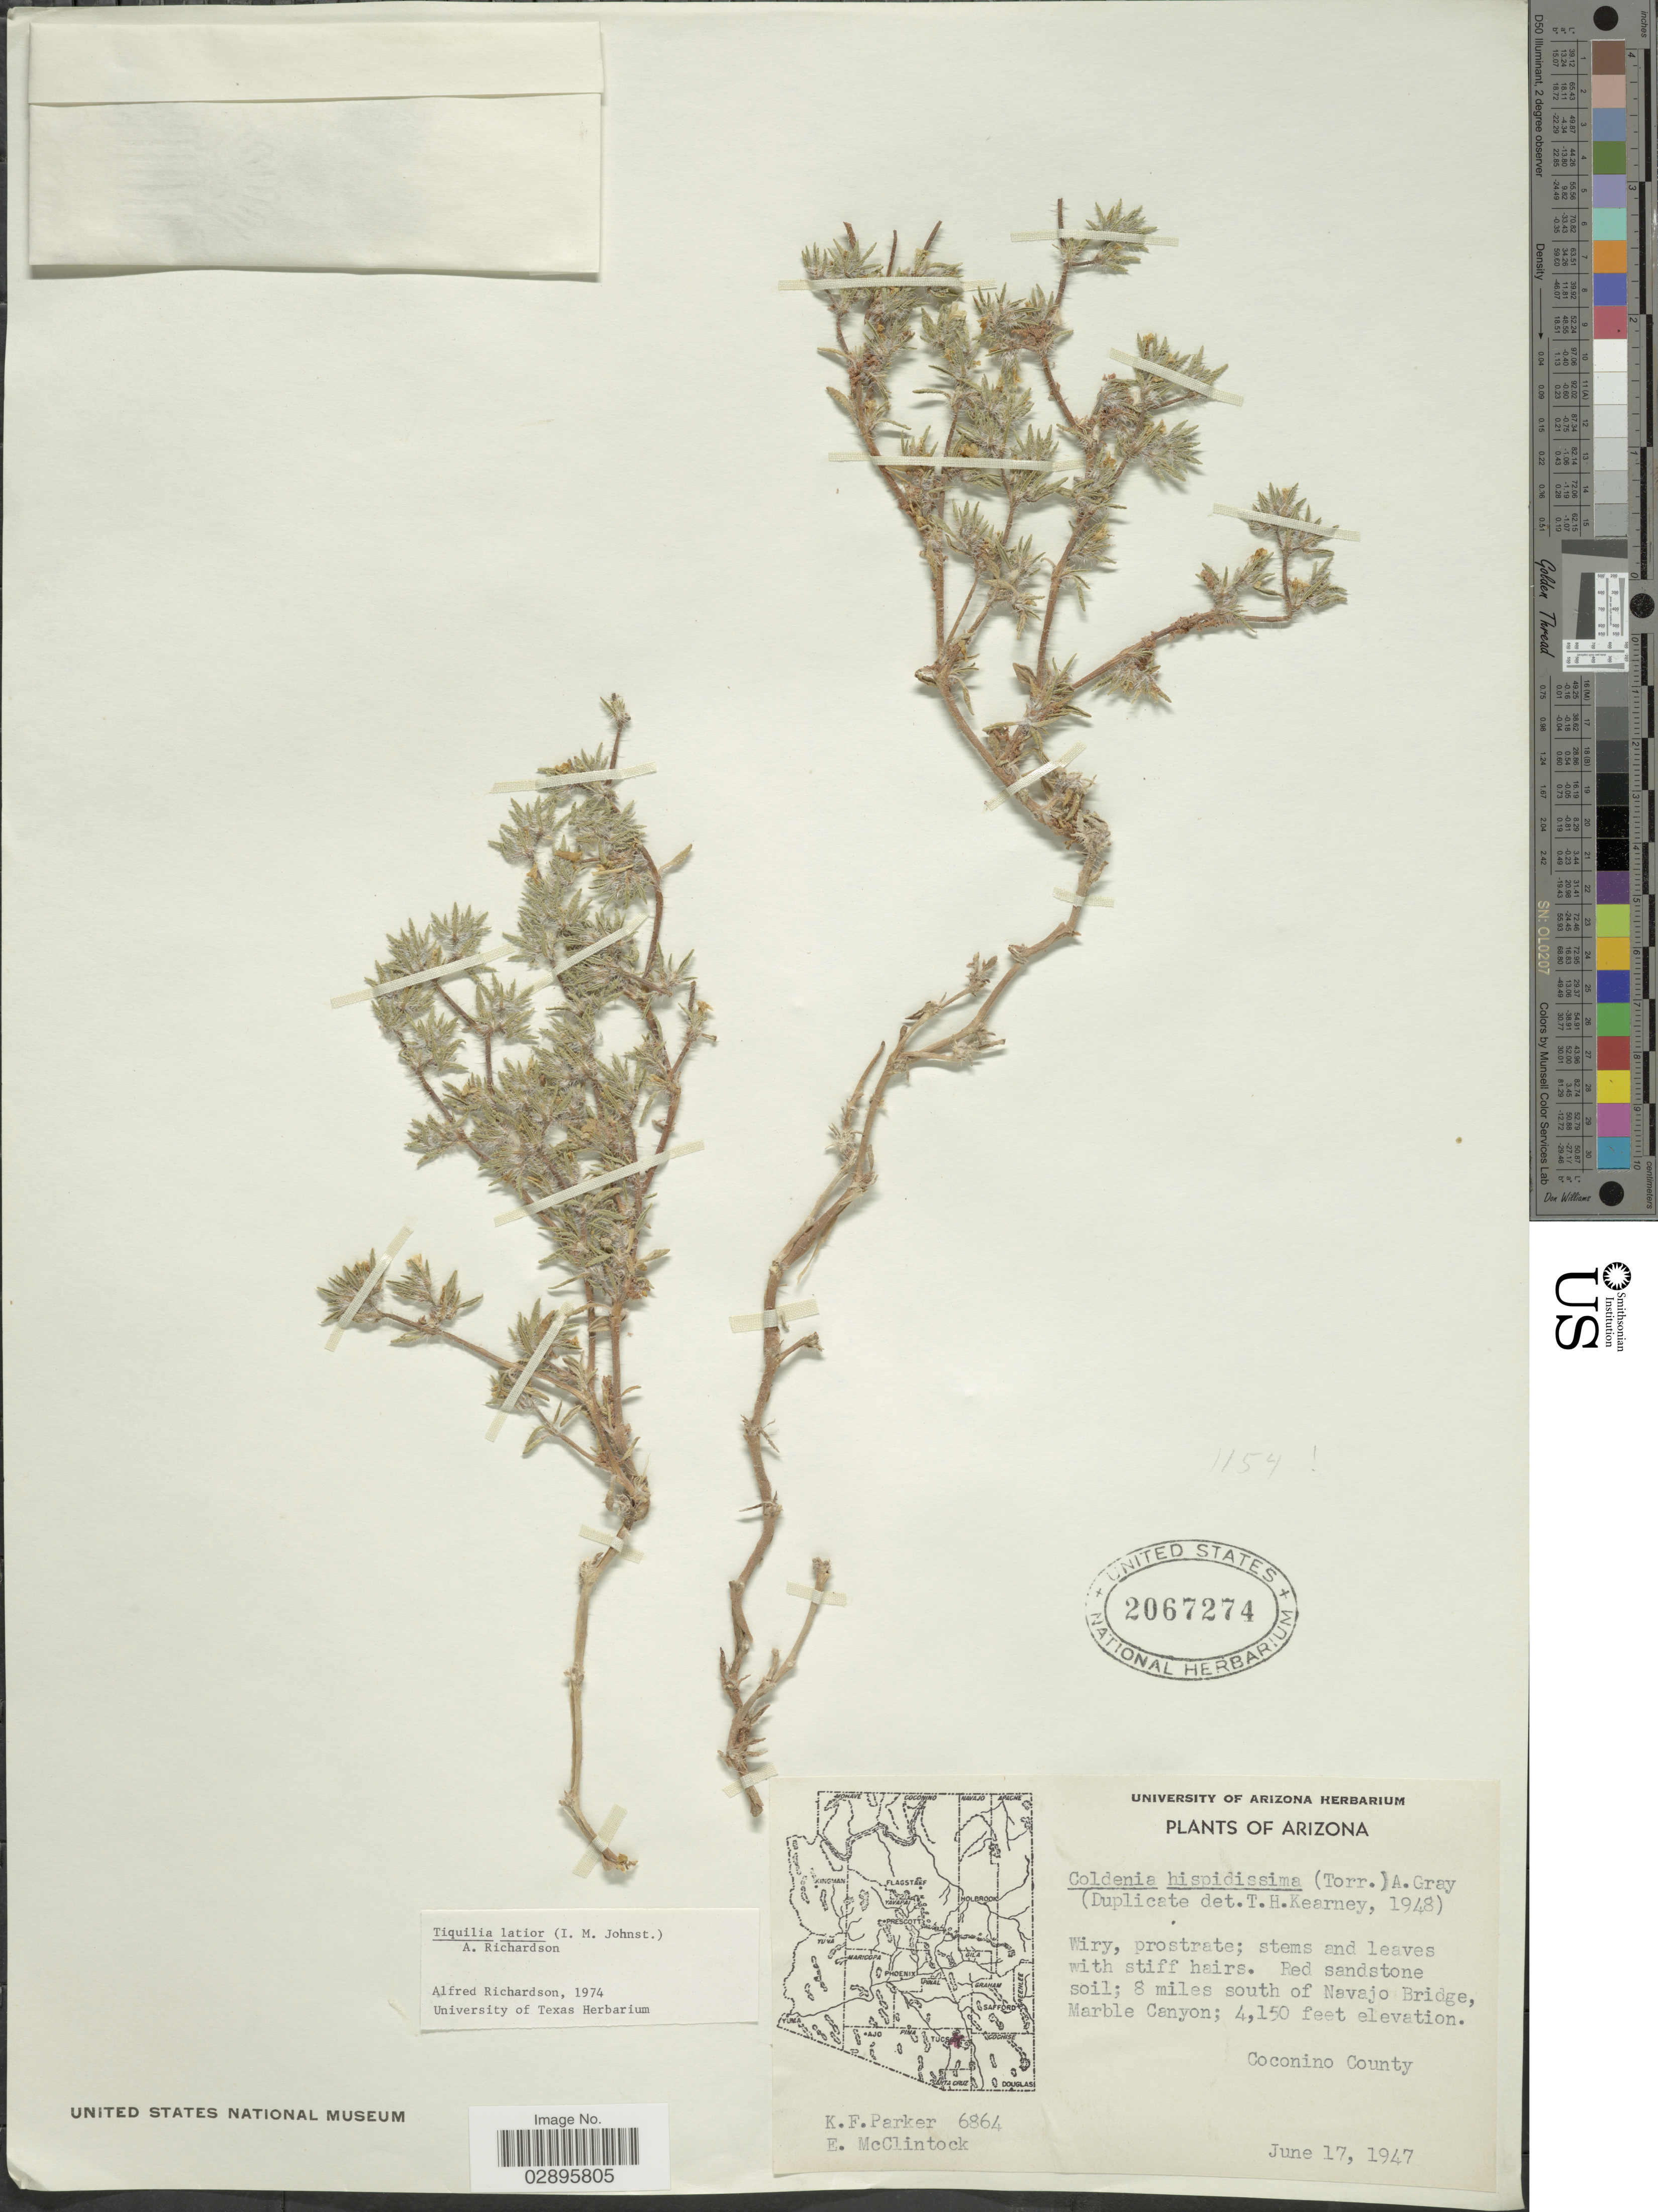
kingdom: Plantae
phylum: Tracheophyta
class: Magnoliopsida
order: Boraginales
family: Ehretiaceae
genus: Tiquilia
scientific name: Tiquilia latior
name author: (I.M. Johnst.) A.T. Richardson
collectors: K. F. Parker & E. McClintock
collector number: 6864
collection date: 1947-06-17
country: United States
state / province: Arizona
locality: Red sandstone soil; 8 miles south of Navajo Bridge, Marble Canyon. Coconino County.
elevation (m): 1265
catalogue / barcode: US 2067274